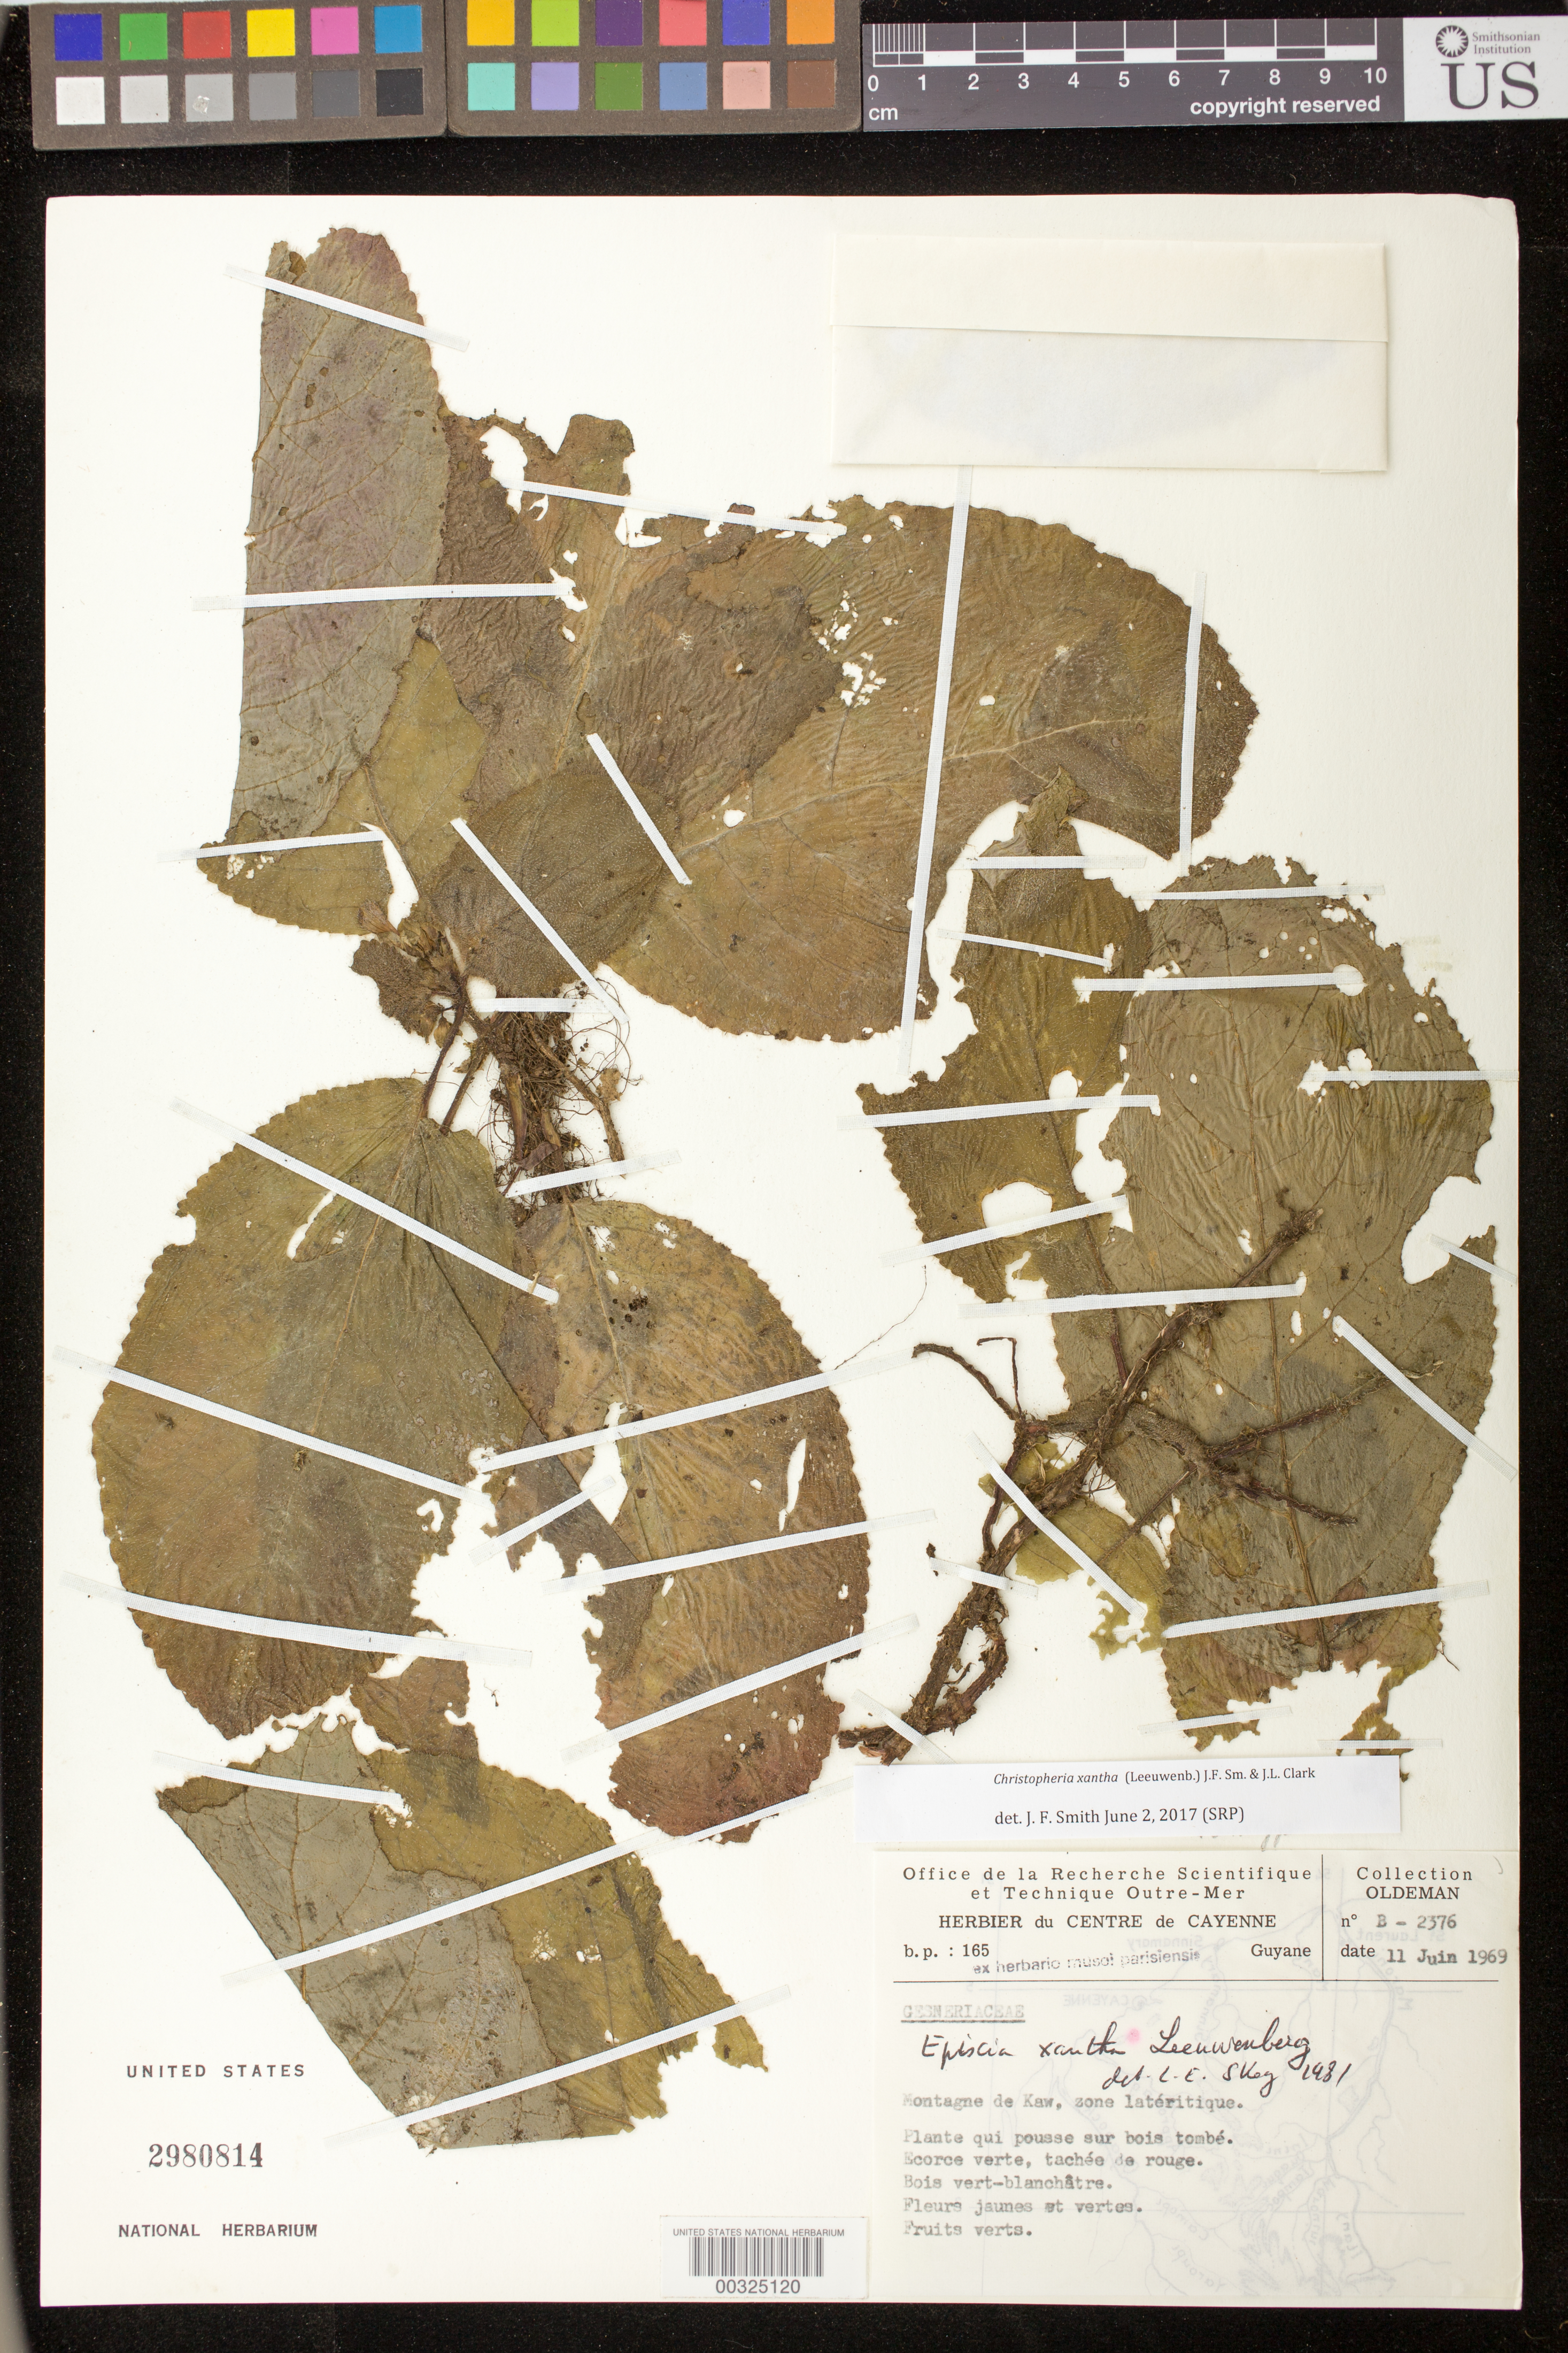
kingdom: Plantae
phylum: Tracheophyta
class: Magnoliopsida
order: Lamiales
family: Gesneriaceae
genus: Christopheria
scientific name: Christopheria xantha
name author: (Leeuwenb.) J.F. Sm. & J.L. Clark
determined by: Smith, J. F.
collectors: R. Oldeman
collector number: B- 2376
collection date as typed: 11 Jun 1969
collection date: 1969-06-11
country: French Guiana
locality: Montagne de Kaw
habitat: Zone latéritique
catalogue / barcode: US 2980814